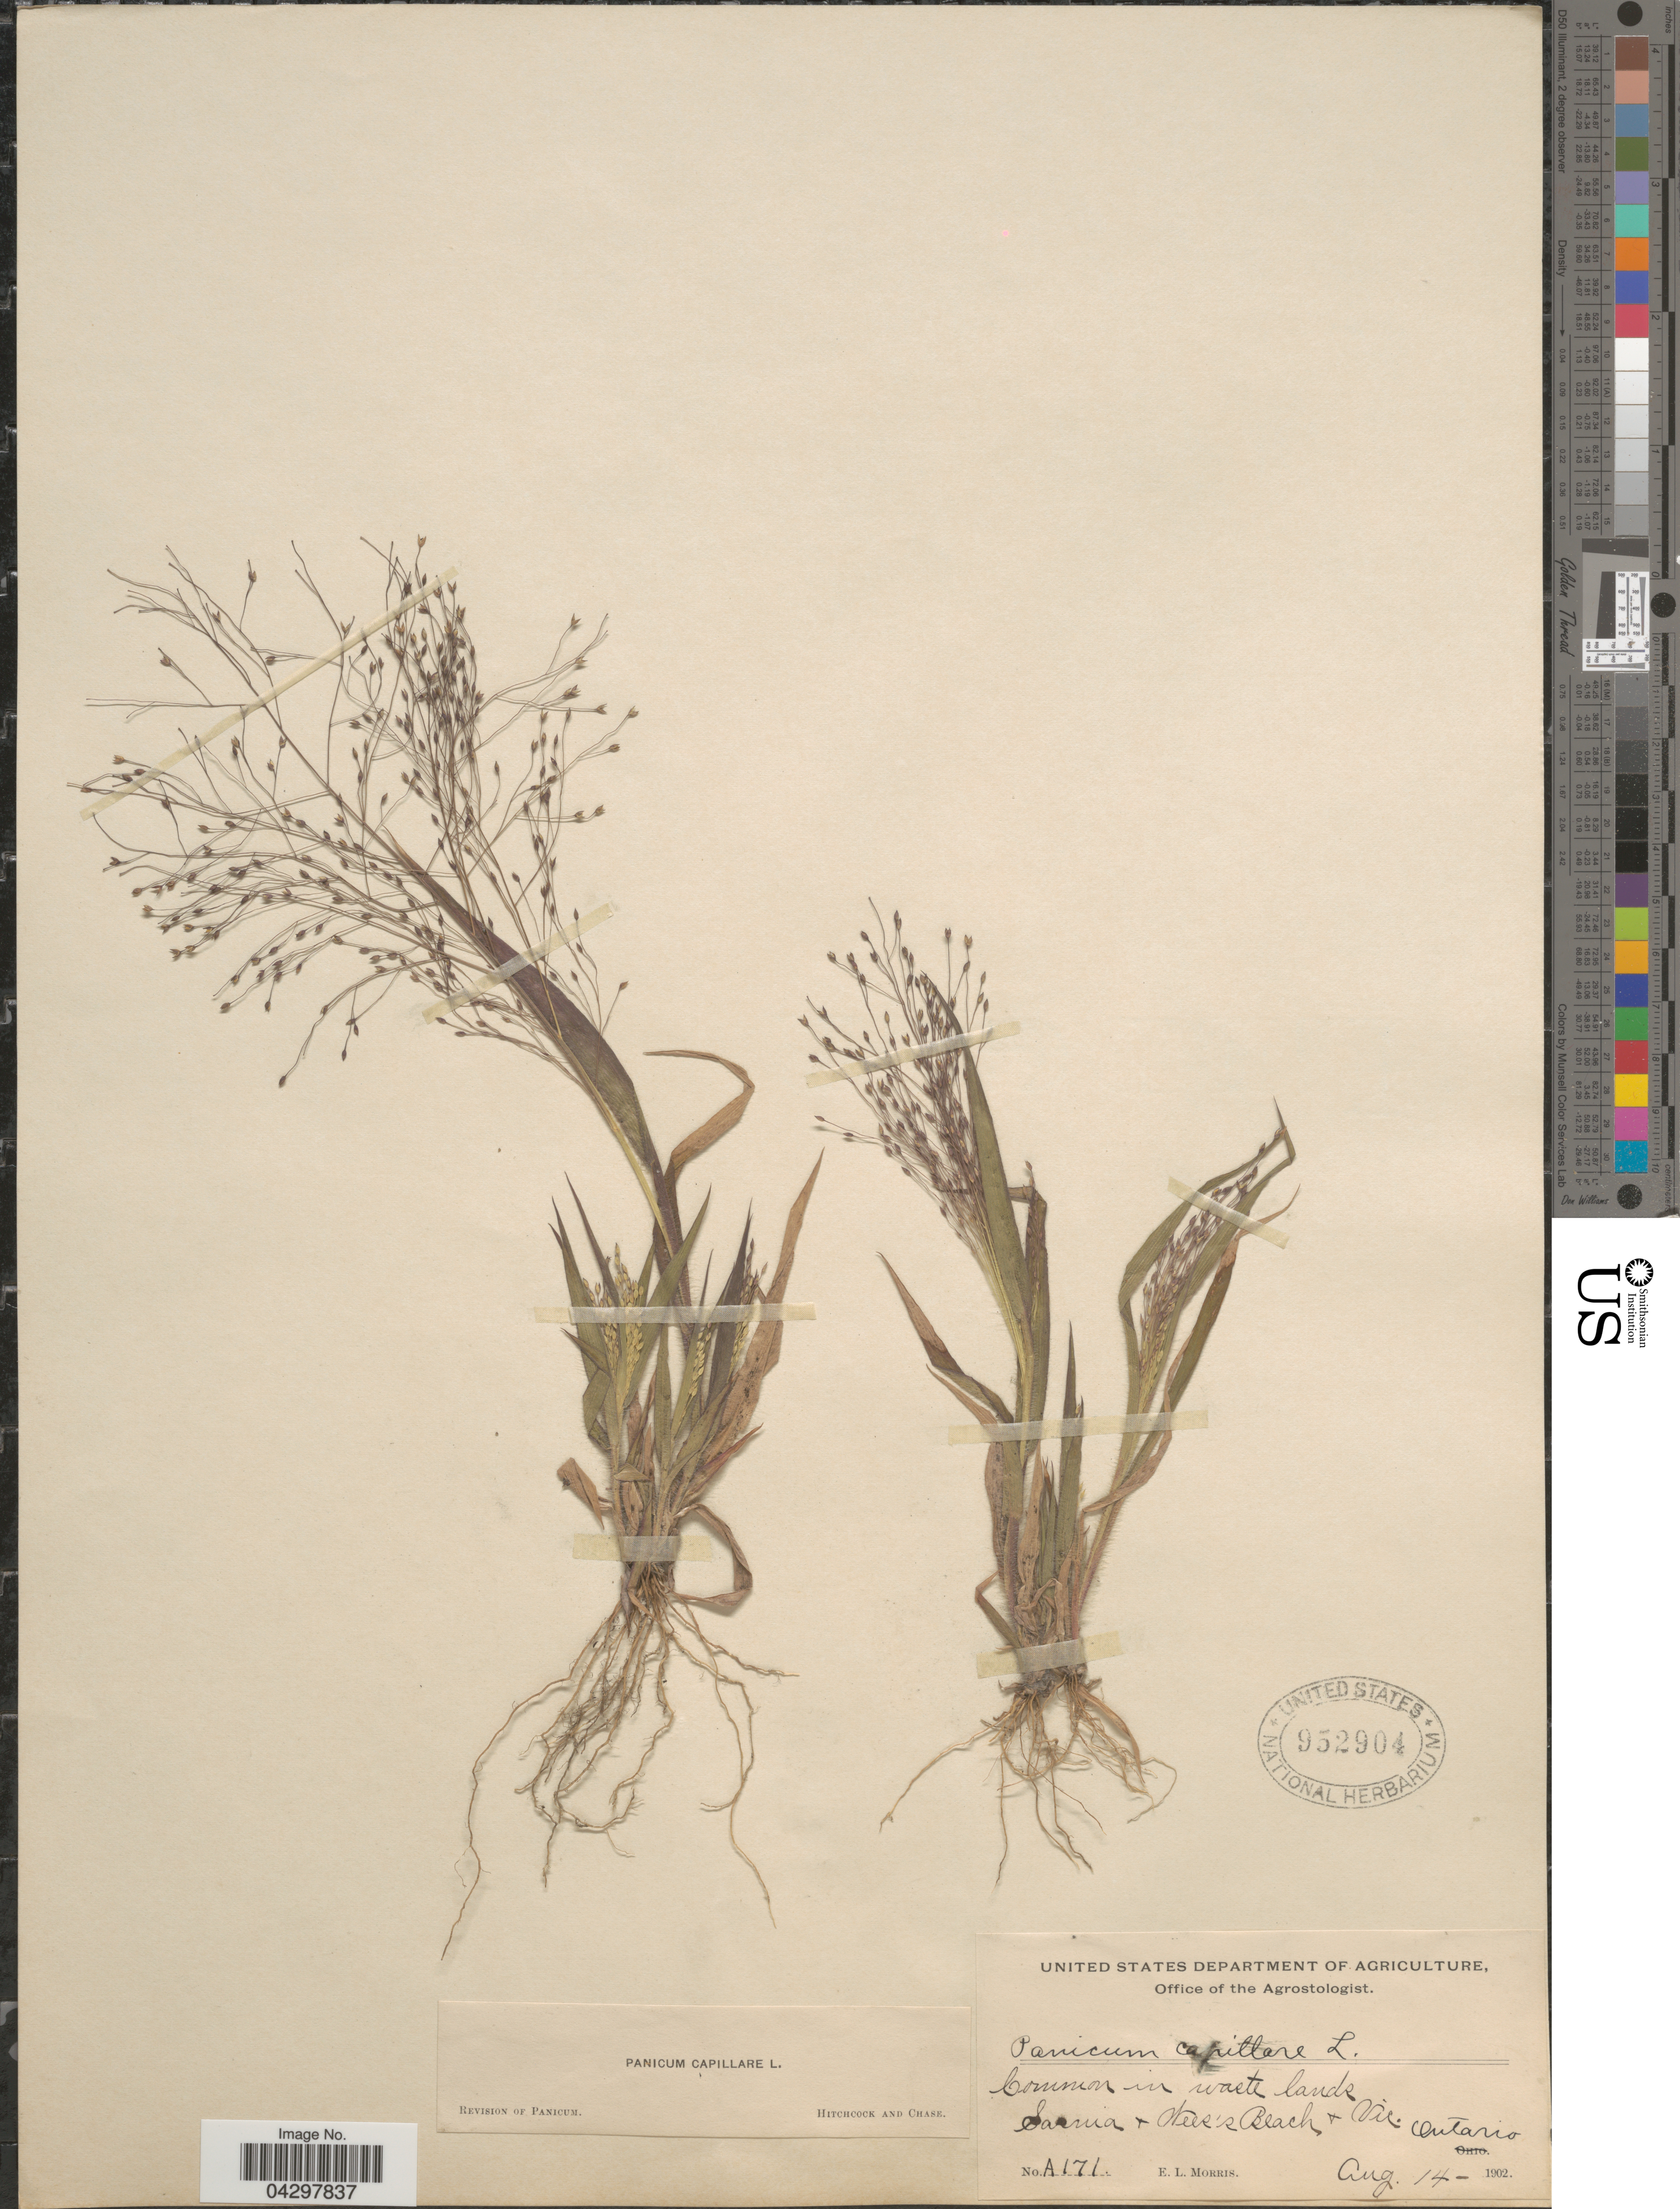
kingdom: Plantae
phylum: Tracheophyta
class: Liliopsida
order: Poales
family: Poaceae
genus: Panicum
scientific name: Panicum capillare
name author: L.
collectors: E. Morris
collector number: A171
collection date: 1902-08-14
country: Canada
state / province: Ontario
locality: Sarnia & Wees's Beach & Vic.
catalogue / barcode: US 952904